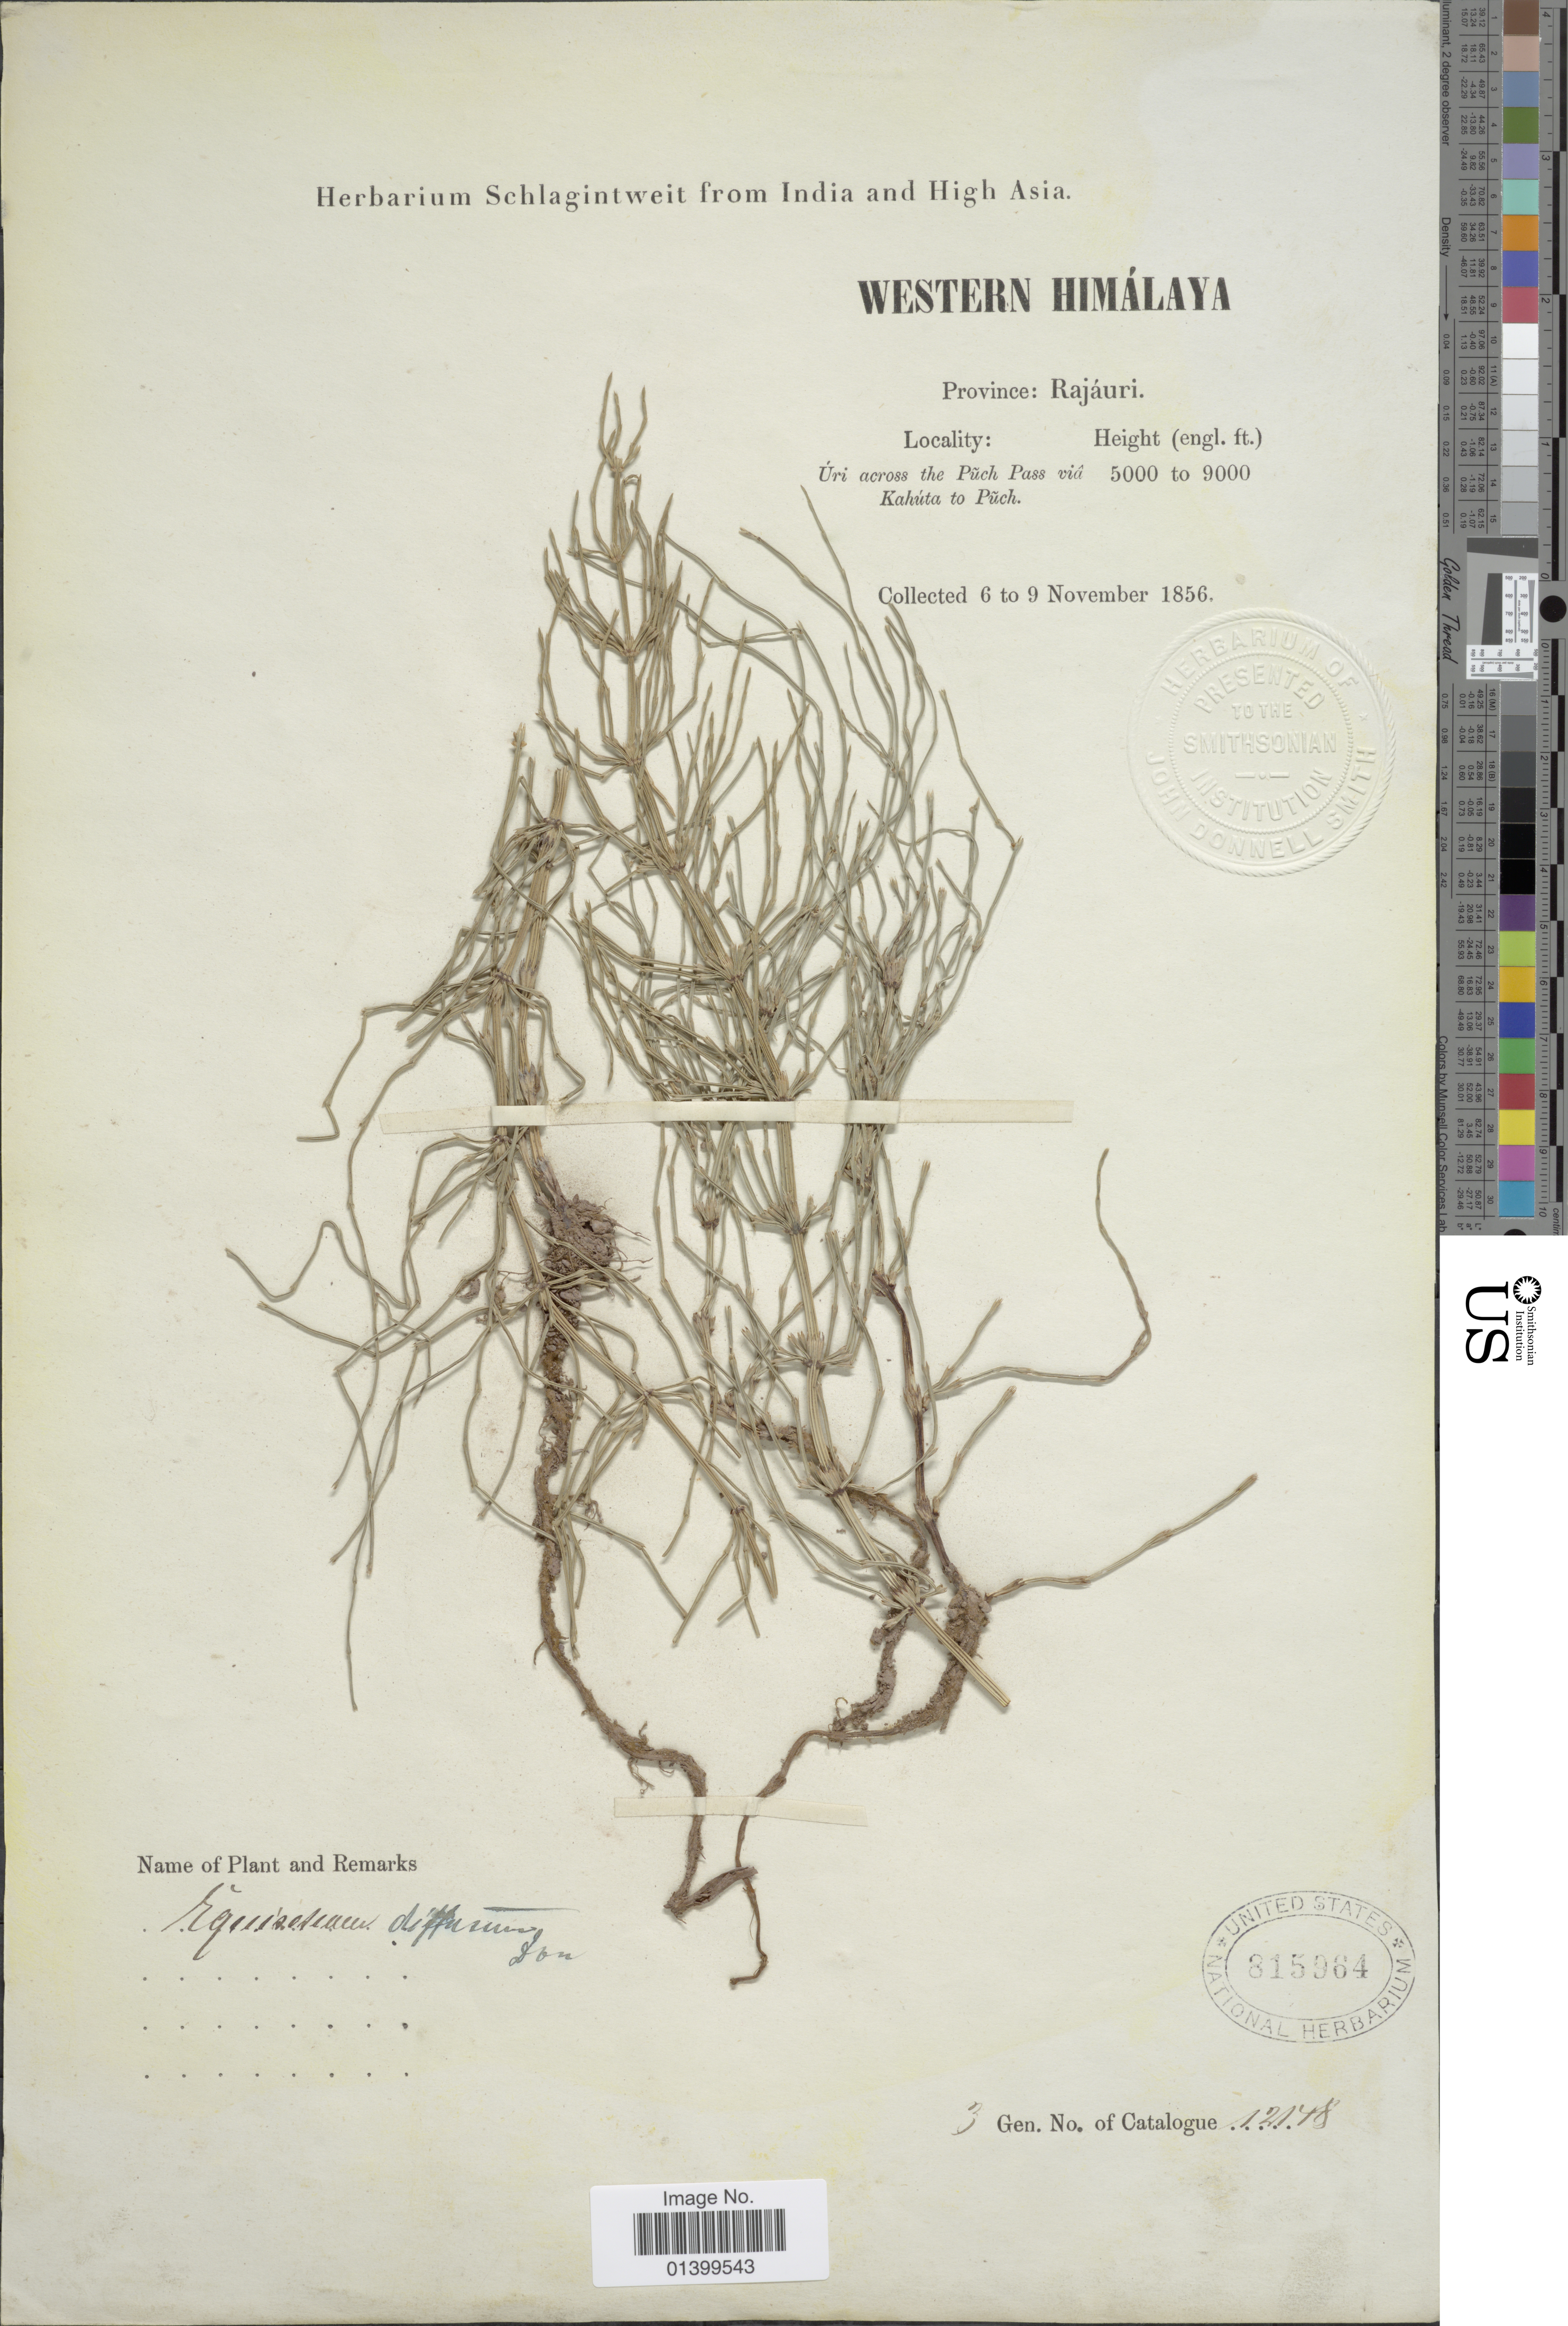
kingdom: Plantae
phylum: Tracheophyta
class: Polypodiopsida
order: Equisetales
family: Equisetaceae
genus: Equisetum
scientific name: Equisetum diffusum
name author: D. Don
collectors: ex herb. Rosenstock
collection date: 1856-11-06/1856-11-09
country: India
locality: From India and High Asia. Western Himálaya. Province: Rajáuri. Uri across the Puch Pass viâ Kahúta to Puch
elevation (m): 1524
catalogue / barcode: US 815964